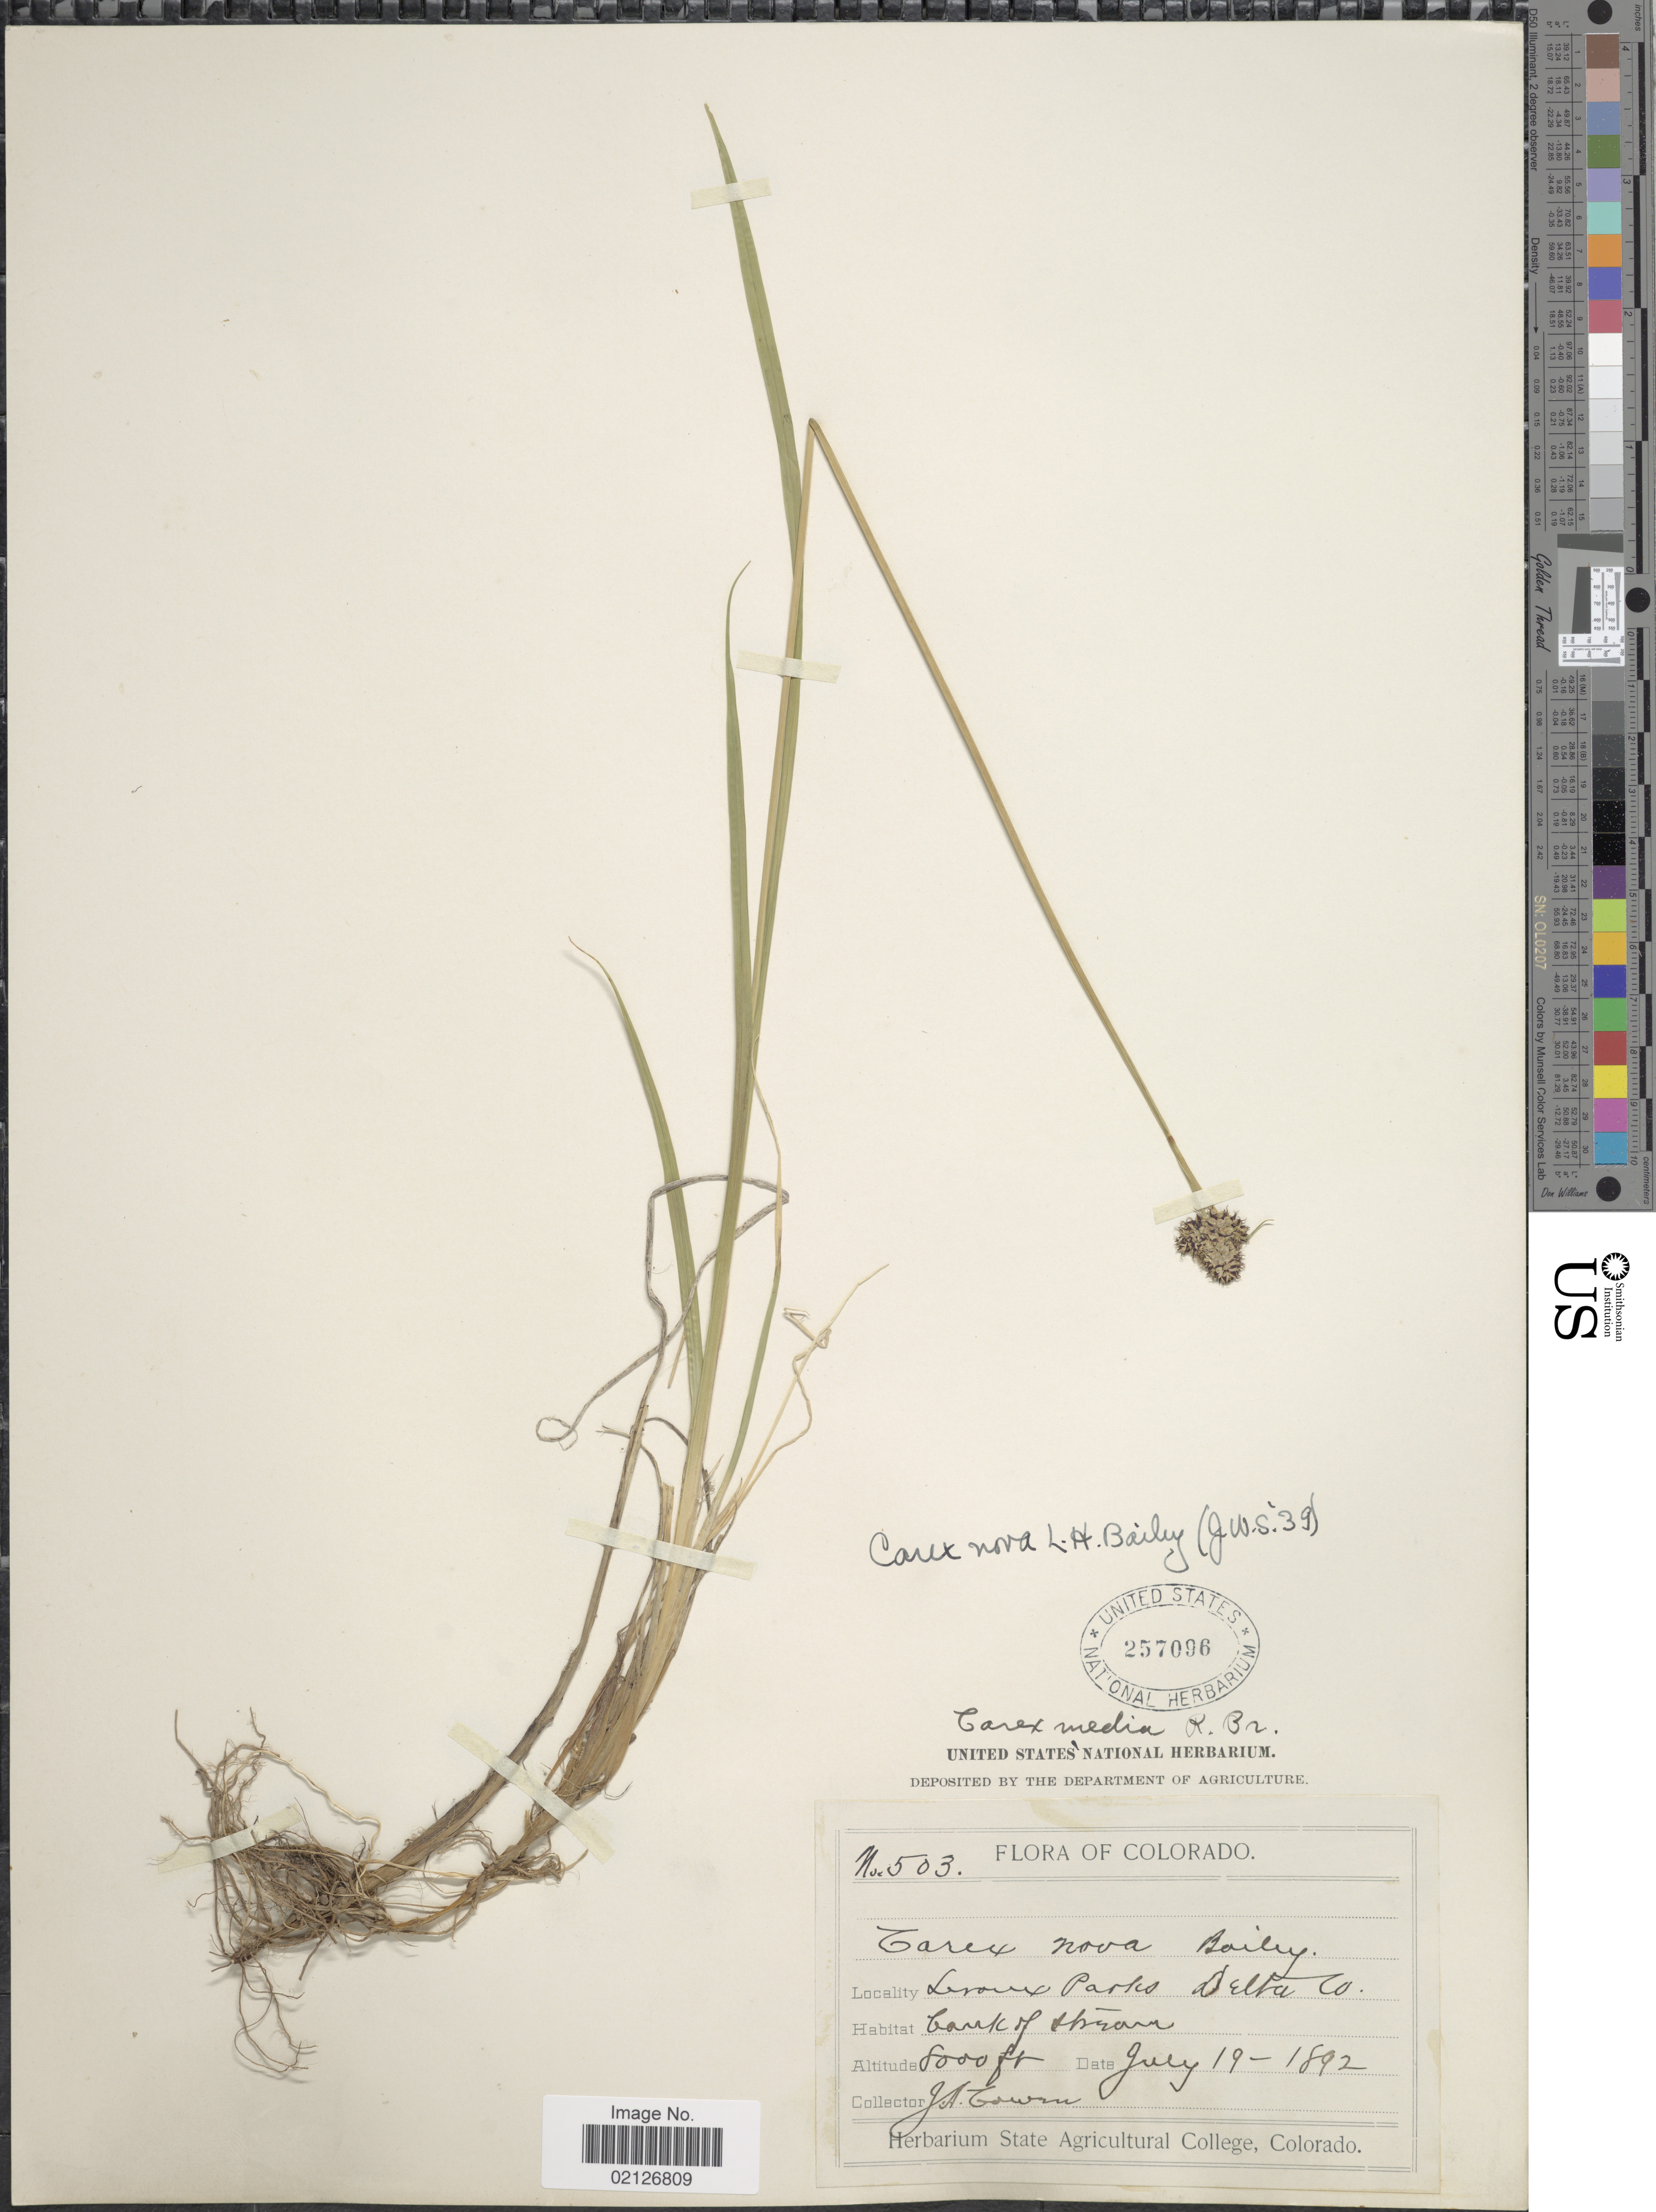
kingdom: Plantae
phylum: Tracheophyta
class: Liliopsida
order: Poales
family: Cyperaceae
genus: Carex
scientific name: Carex nova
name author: L.H. Bailey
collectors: J. H. Cowan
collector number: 503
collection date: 1892-07-19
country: United States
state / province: Colorado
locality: Leroux Parks, Delta Co., bank of stream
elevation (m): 2438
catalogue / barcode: US 257096